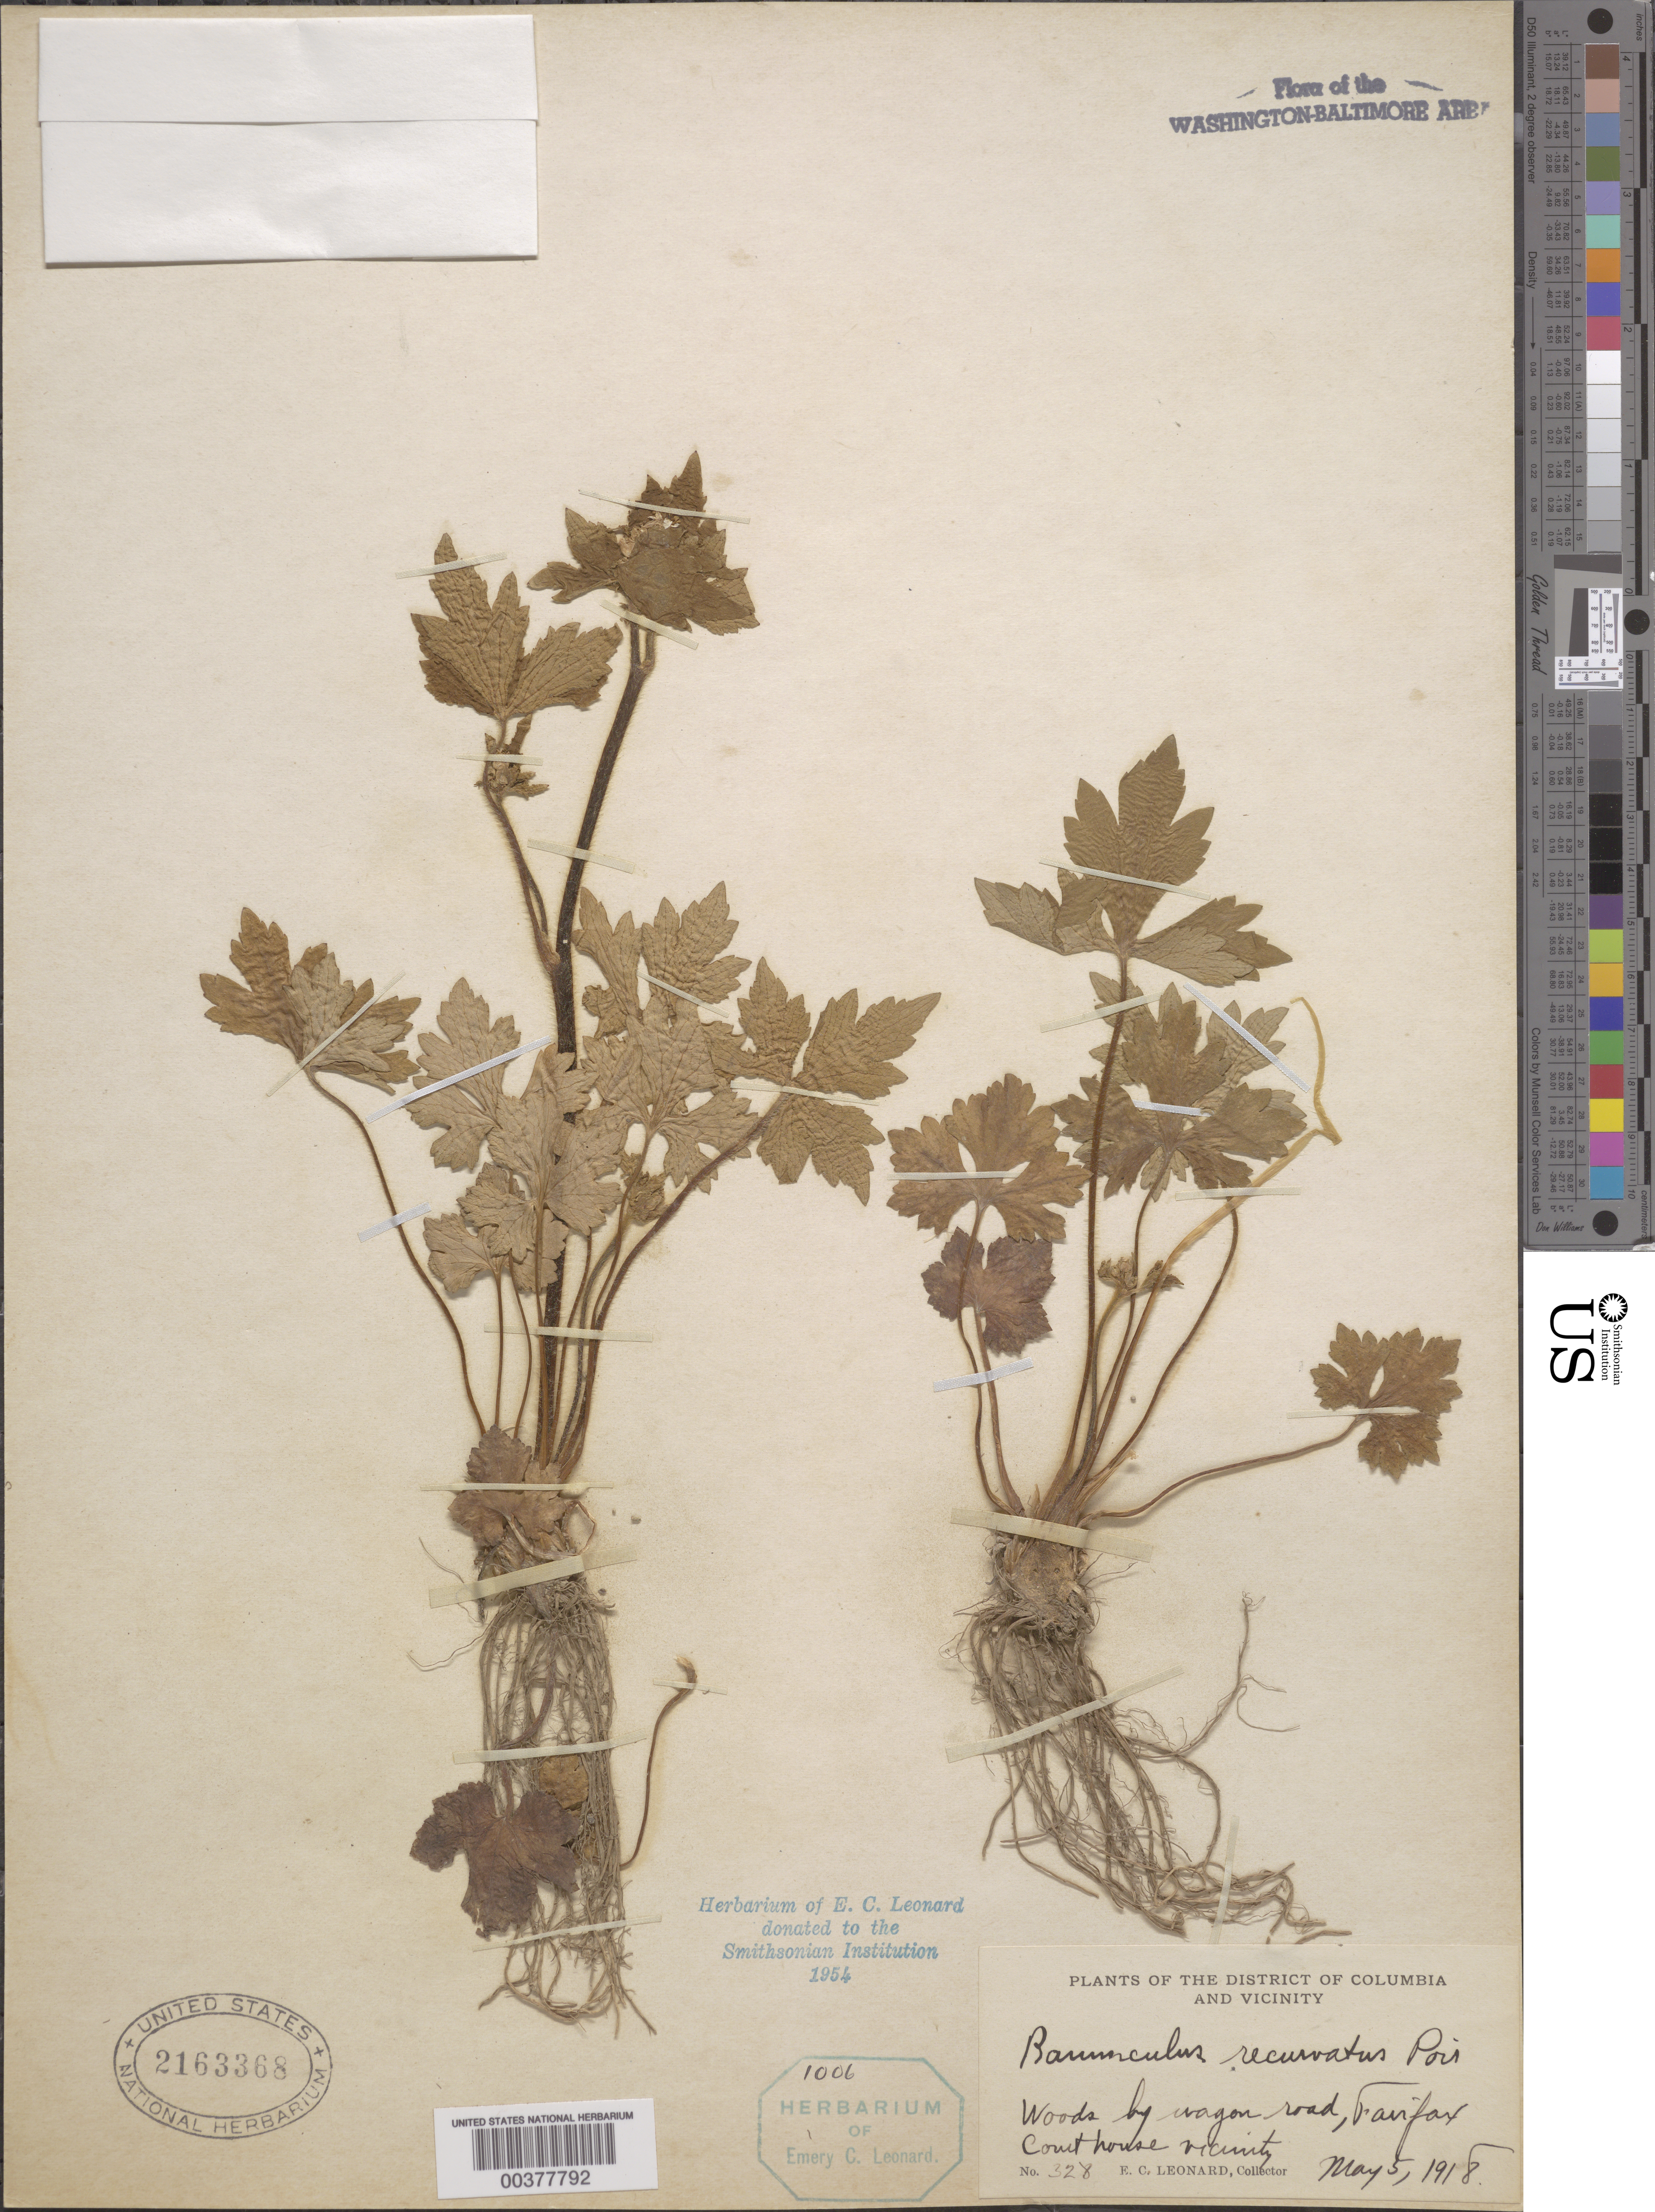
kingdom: Plantae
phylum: Tracheophyta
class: Magnoliopsida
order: Ranunculales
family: Ranunculaceae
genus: Ranunculus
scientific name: Ranunculus recurvatus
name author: Poir.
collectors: E. C. Leonard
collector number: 328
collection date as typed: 05 May 1918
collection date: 1918-05-05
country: United States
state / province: Virginia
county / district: Fairfax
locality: Fairfax Courthouse vicinity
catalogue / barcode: US 2163368